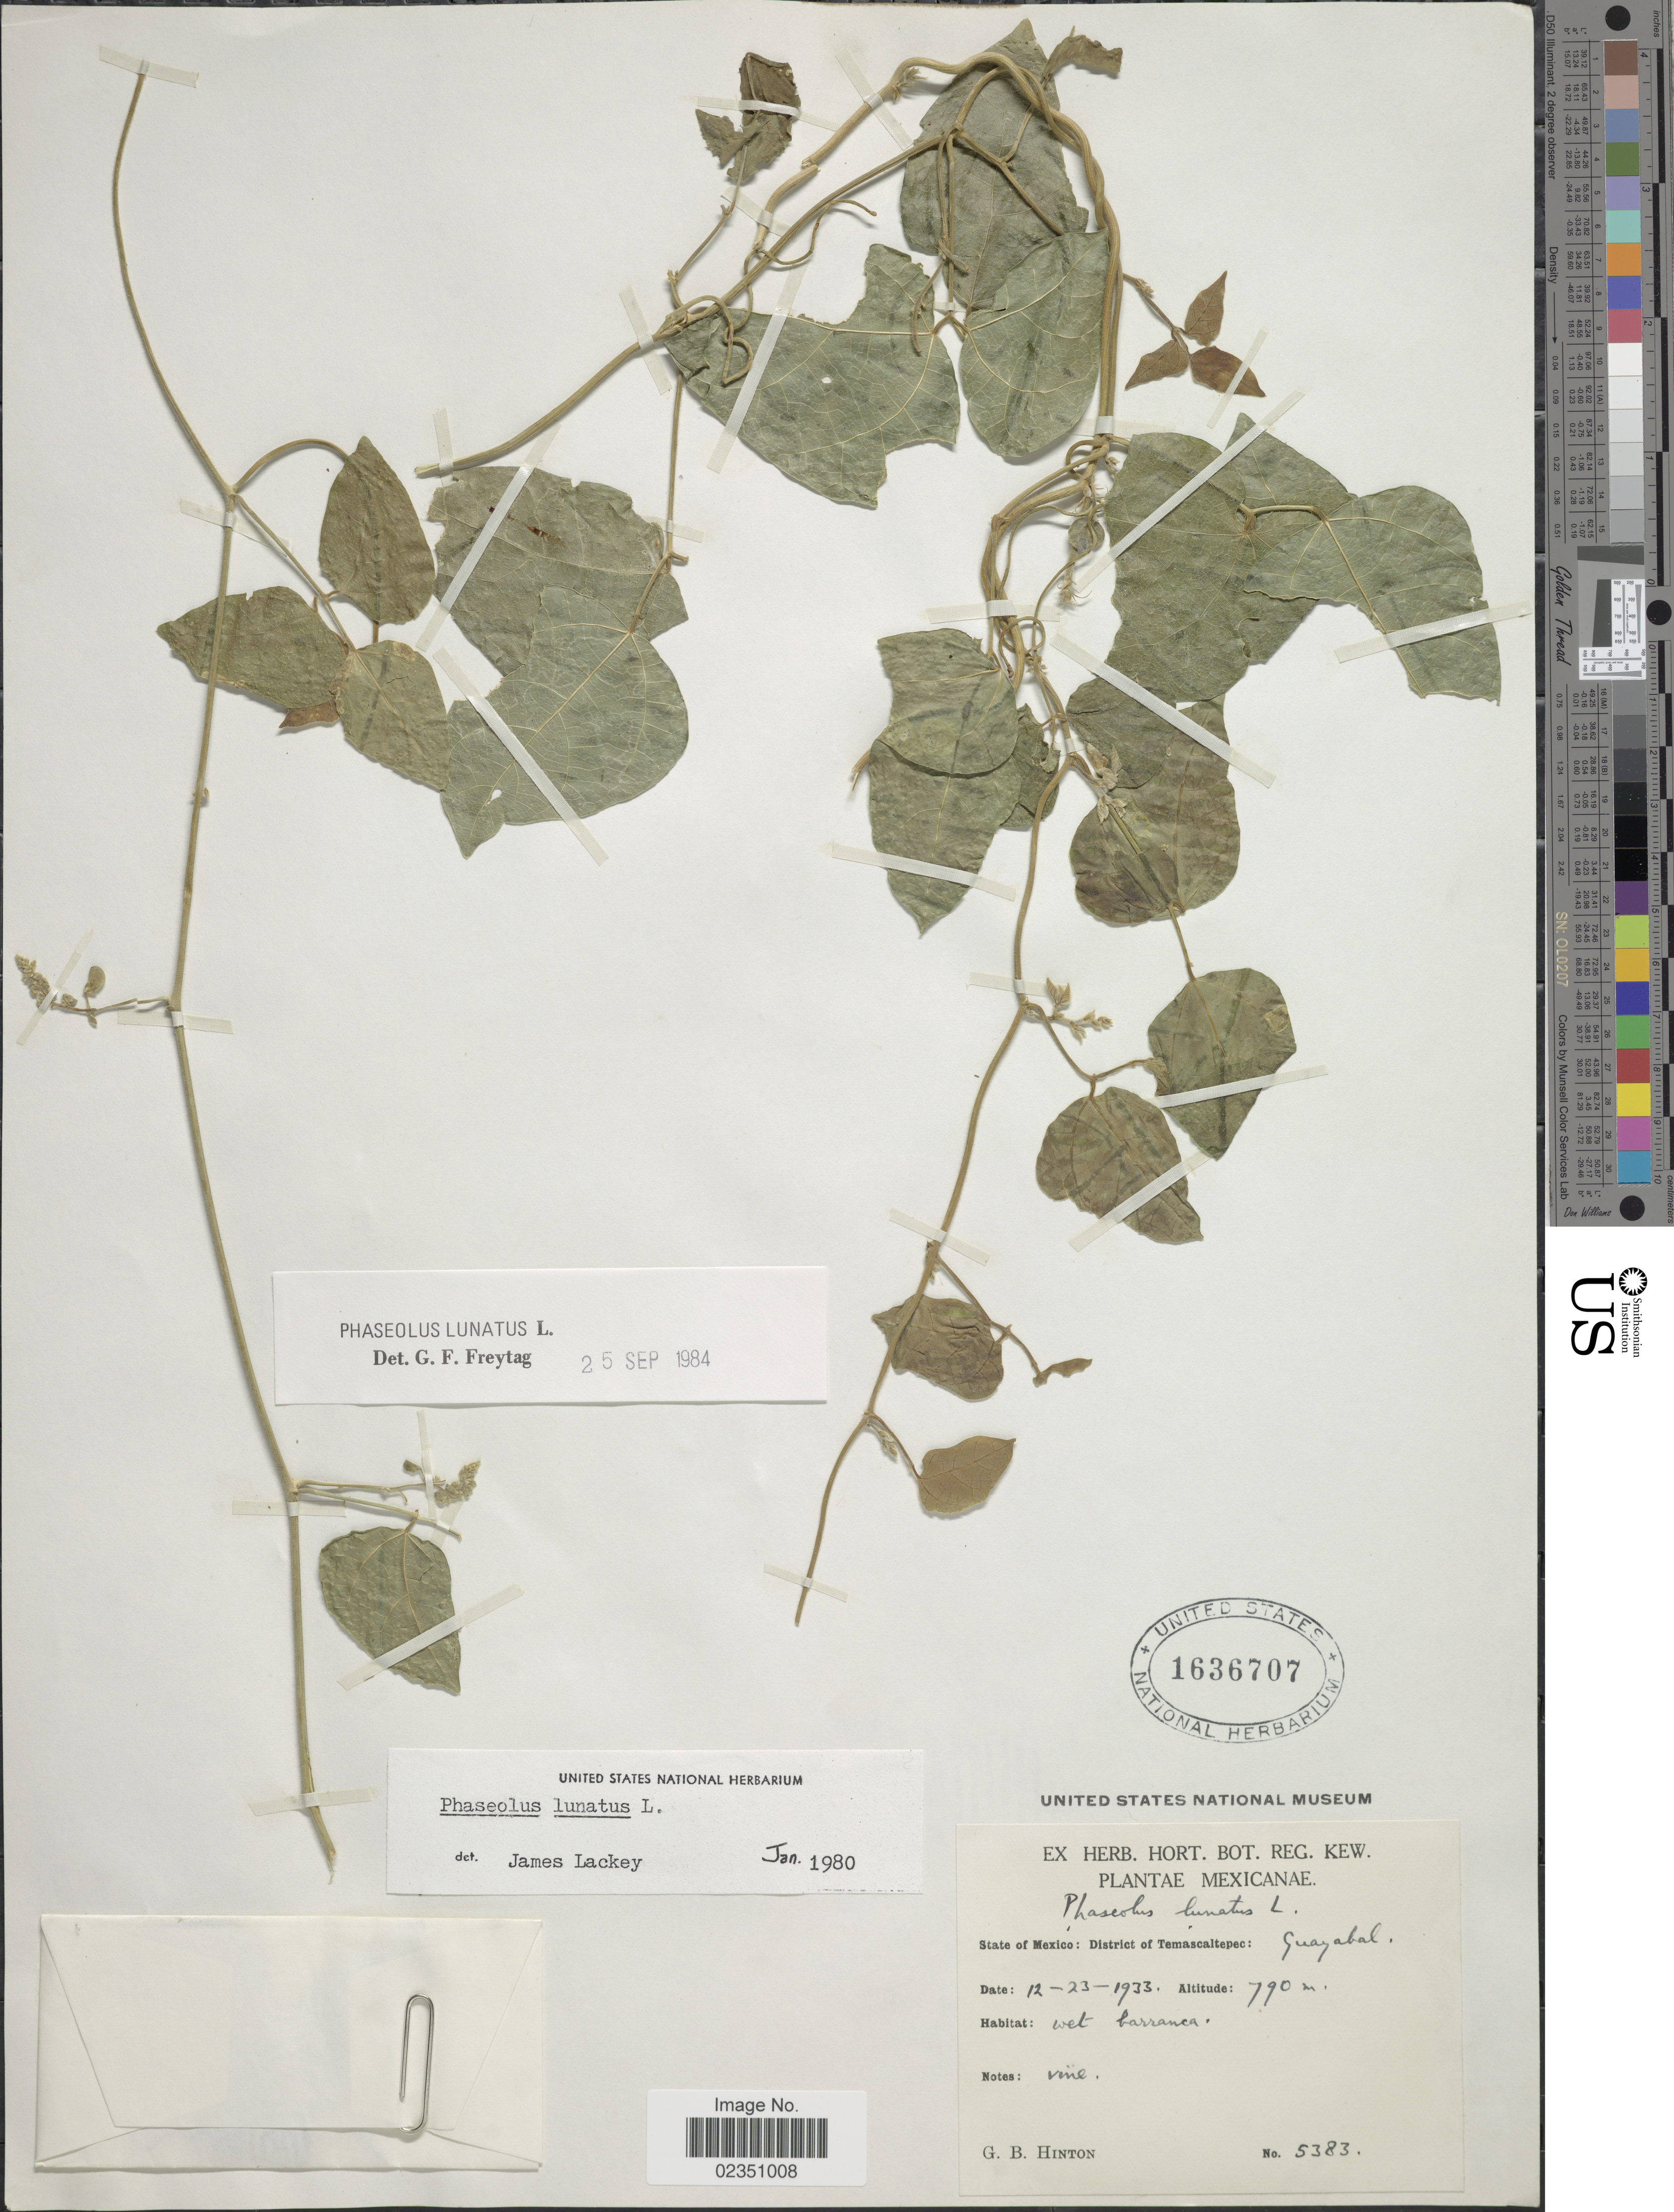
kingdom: Plantae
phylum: Tracheophyta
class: Magnoliopsida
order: Fabales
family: Fabaceae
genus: Phaseolus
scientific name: Phaseolus lunatus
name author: L.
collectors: G. B. Hinton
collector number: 5383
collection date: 1933-12-23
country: Mexico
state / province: México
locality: District of Temascaltepec: Guayabal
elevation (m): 790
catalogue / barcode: US 1636707